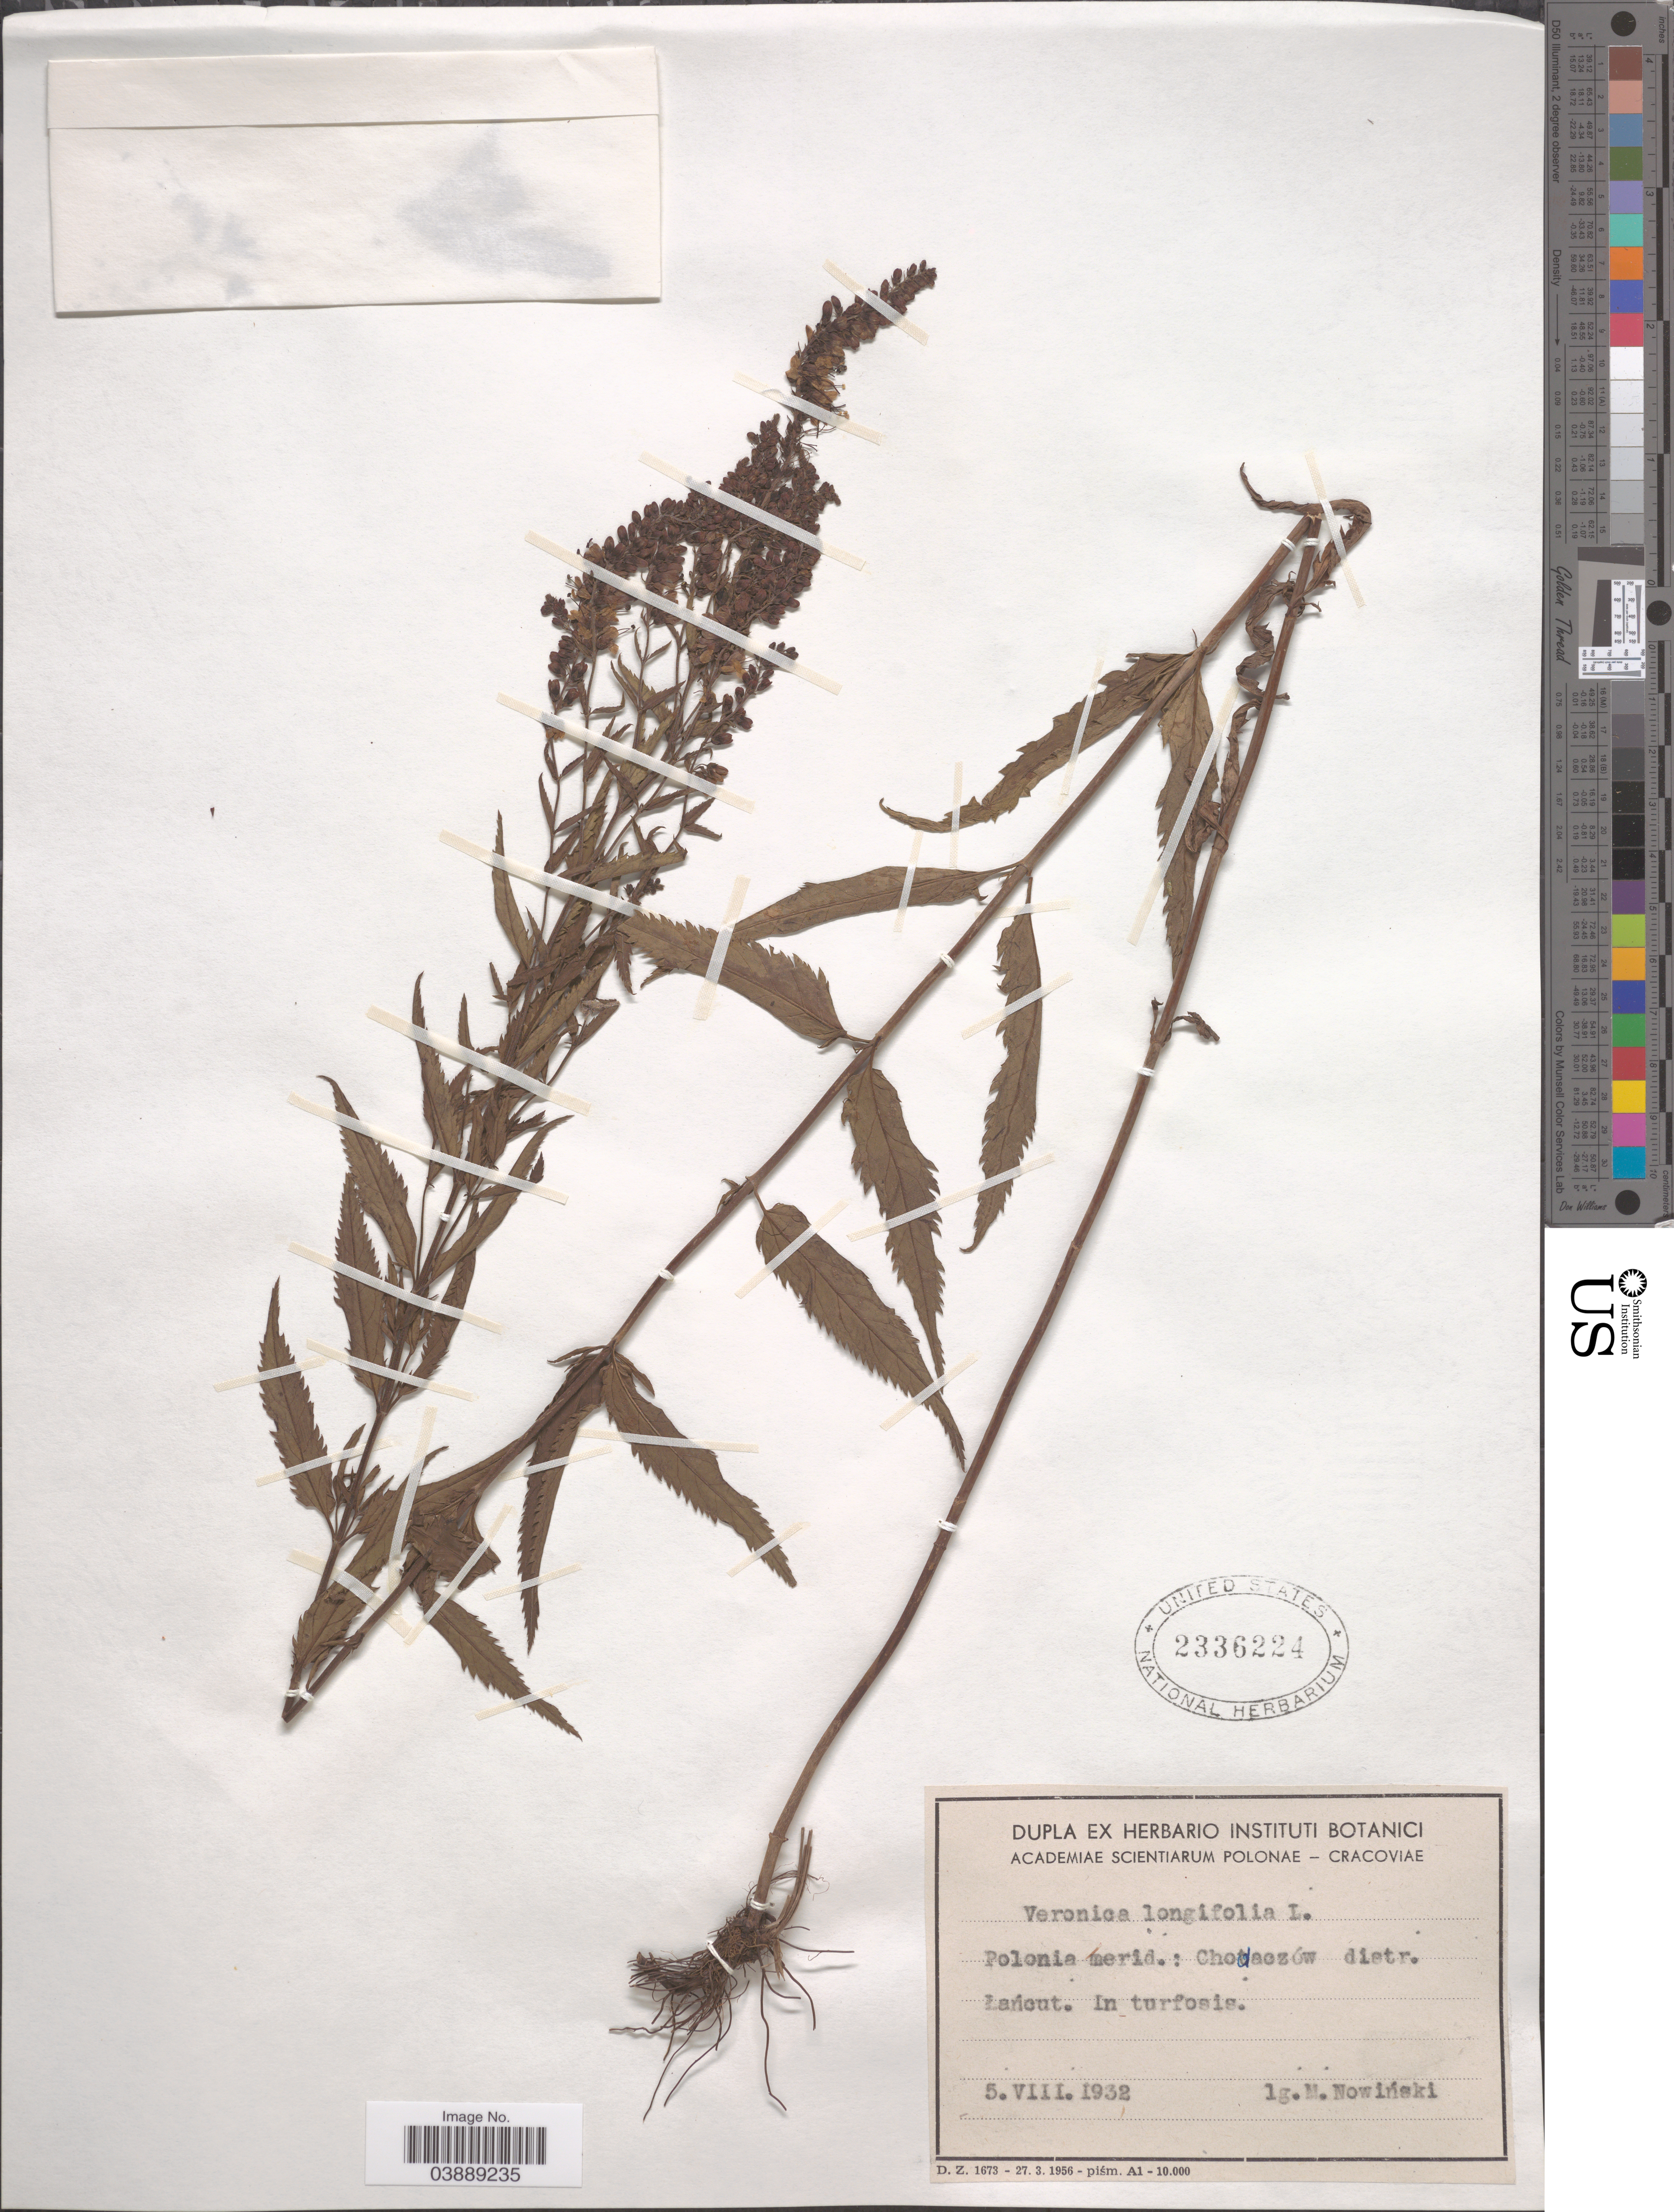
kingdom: Plantae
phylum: Tracheophyta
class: Magnoliopsida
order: Lamiales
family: Plantaginaceae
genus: Veronica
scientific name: Veronica longifolia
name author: L.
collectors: M. Nowinski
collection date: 1932-08-05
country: Poland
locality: Polonia merid.: Chodaczów dietr. Lancut. In turfosis.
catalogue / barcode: US 2336224